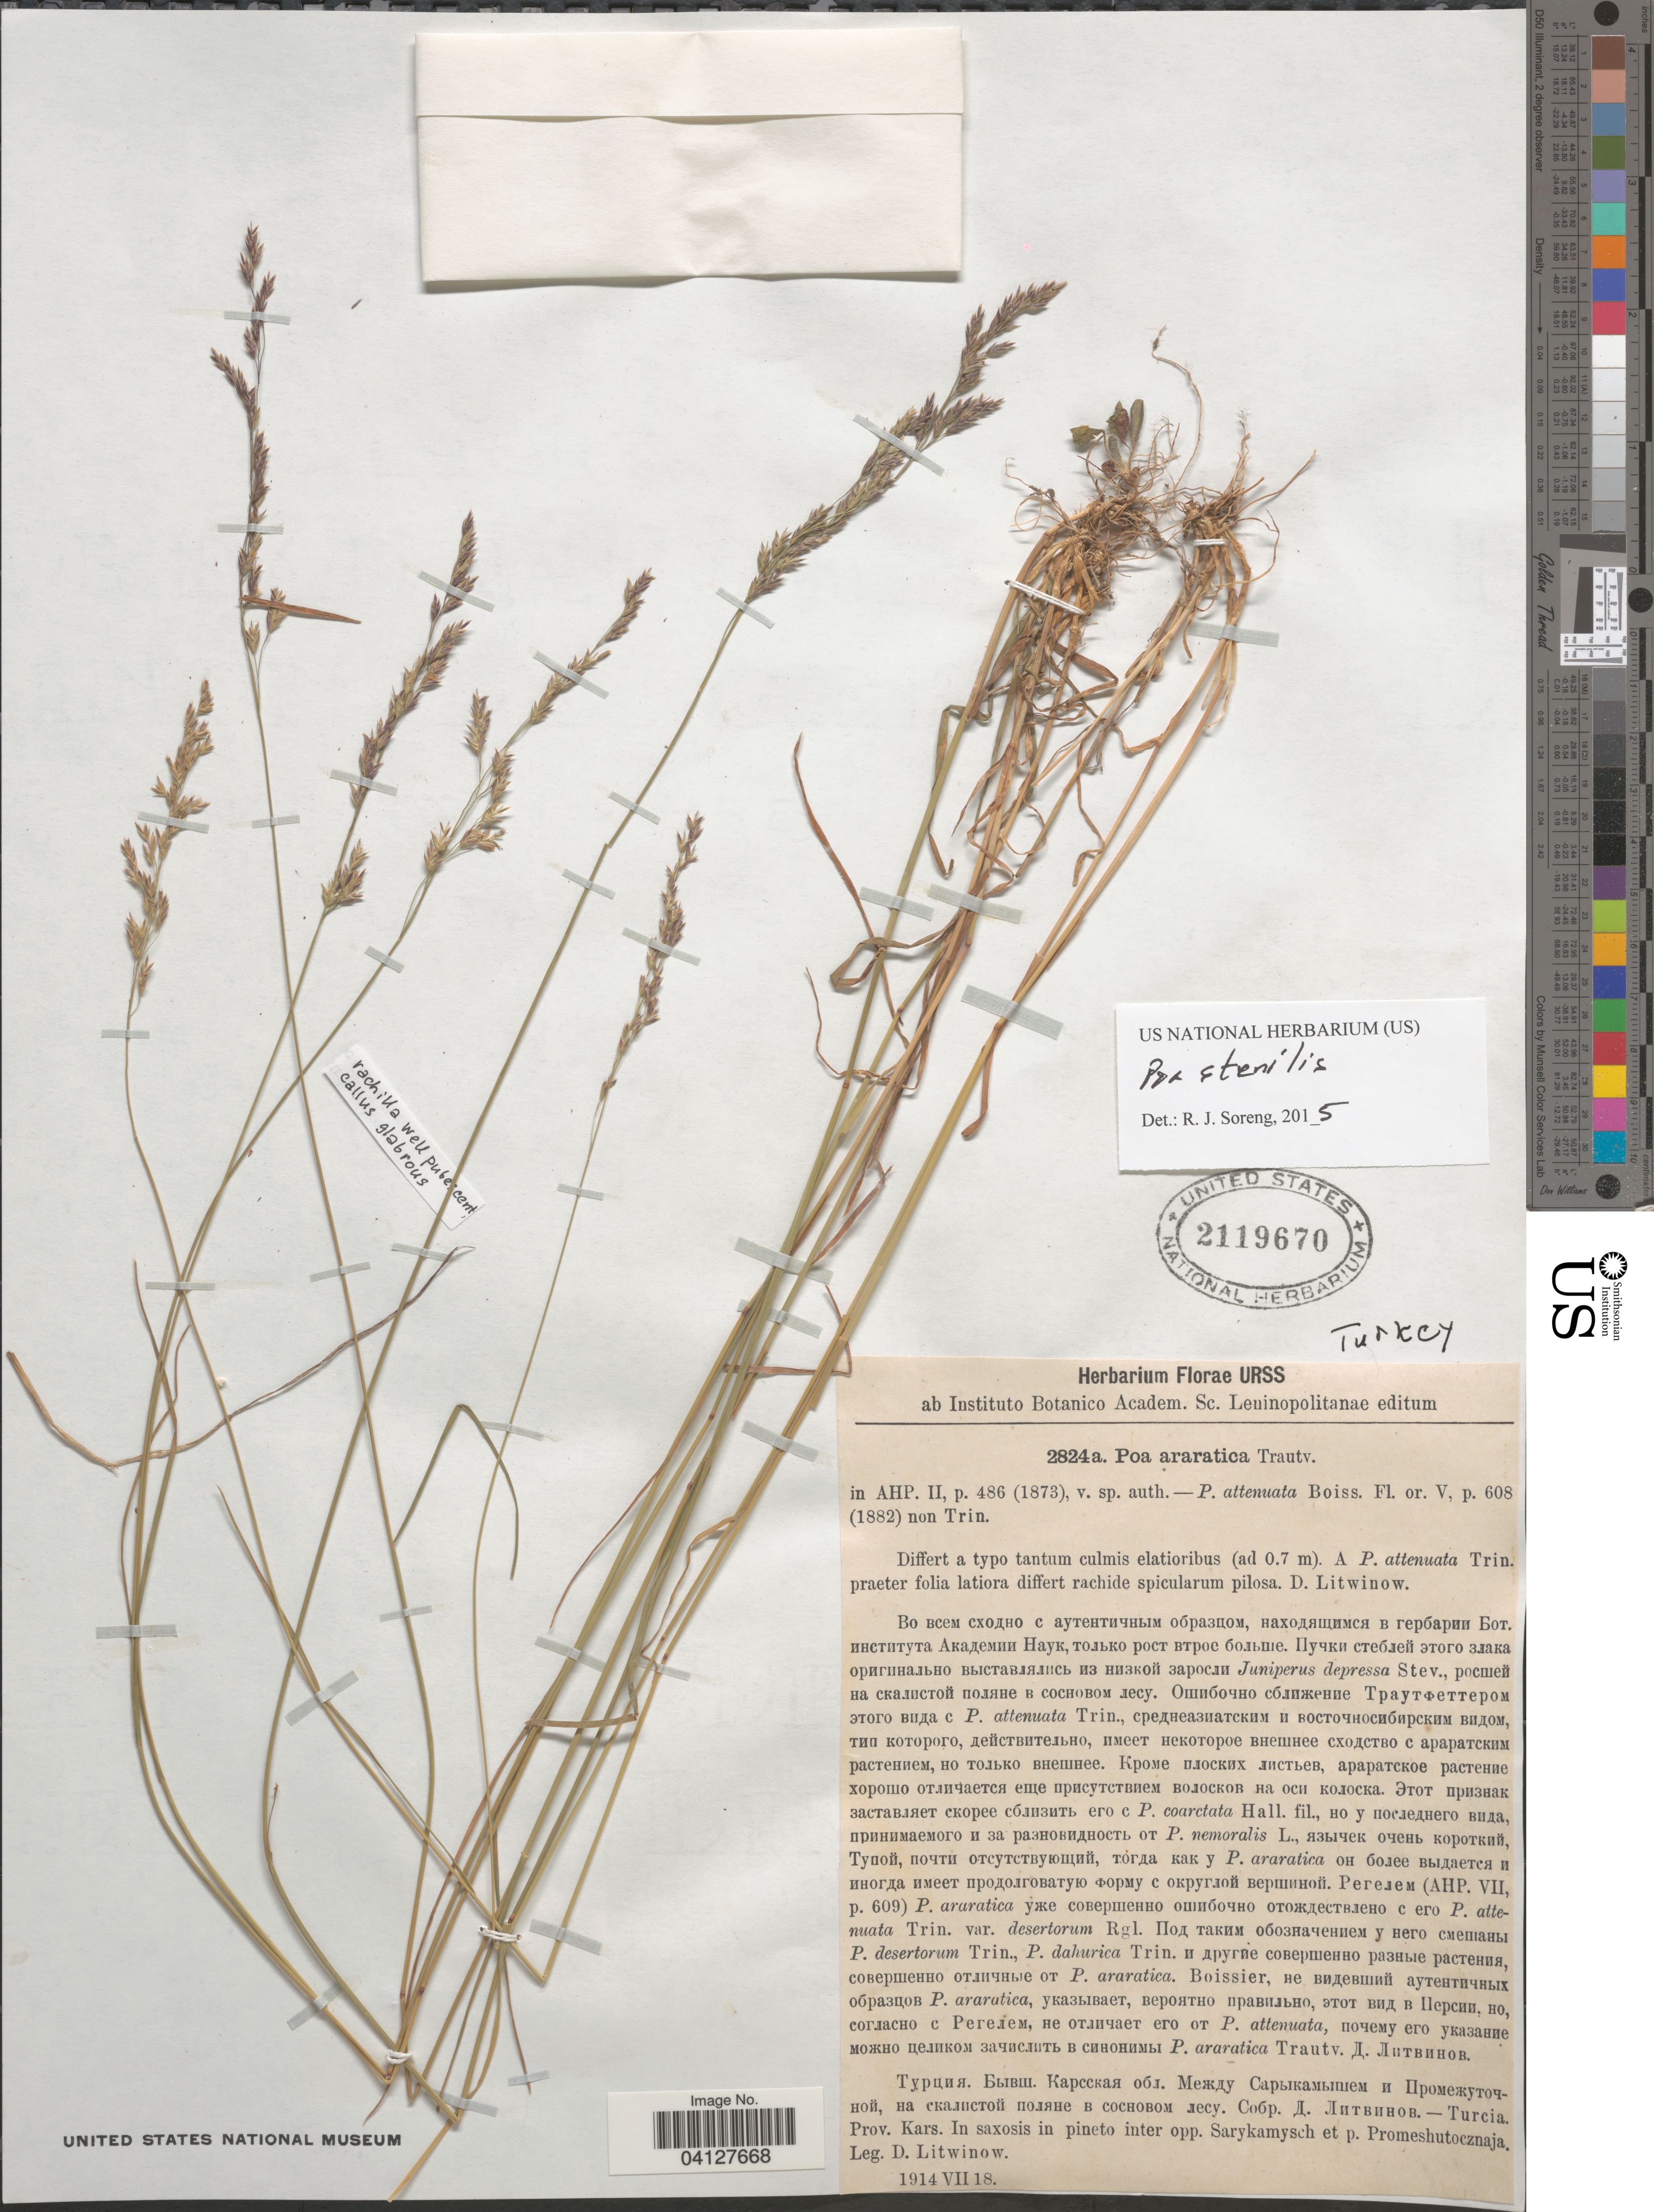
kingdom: Plantae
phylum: Tracheophyta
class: Liliopsida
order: Poales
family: Poaceae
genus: Poa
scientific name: Poa sterilis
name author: M. Bieb.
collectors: D. Litwinow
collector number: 2824a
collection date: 1914-07-18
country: Turkey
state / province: Kars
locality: Turcia. In saxosis in pineto inter opp. Sarykamysch et p. Promeshutocznaja.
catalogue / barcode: US 2119670